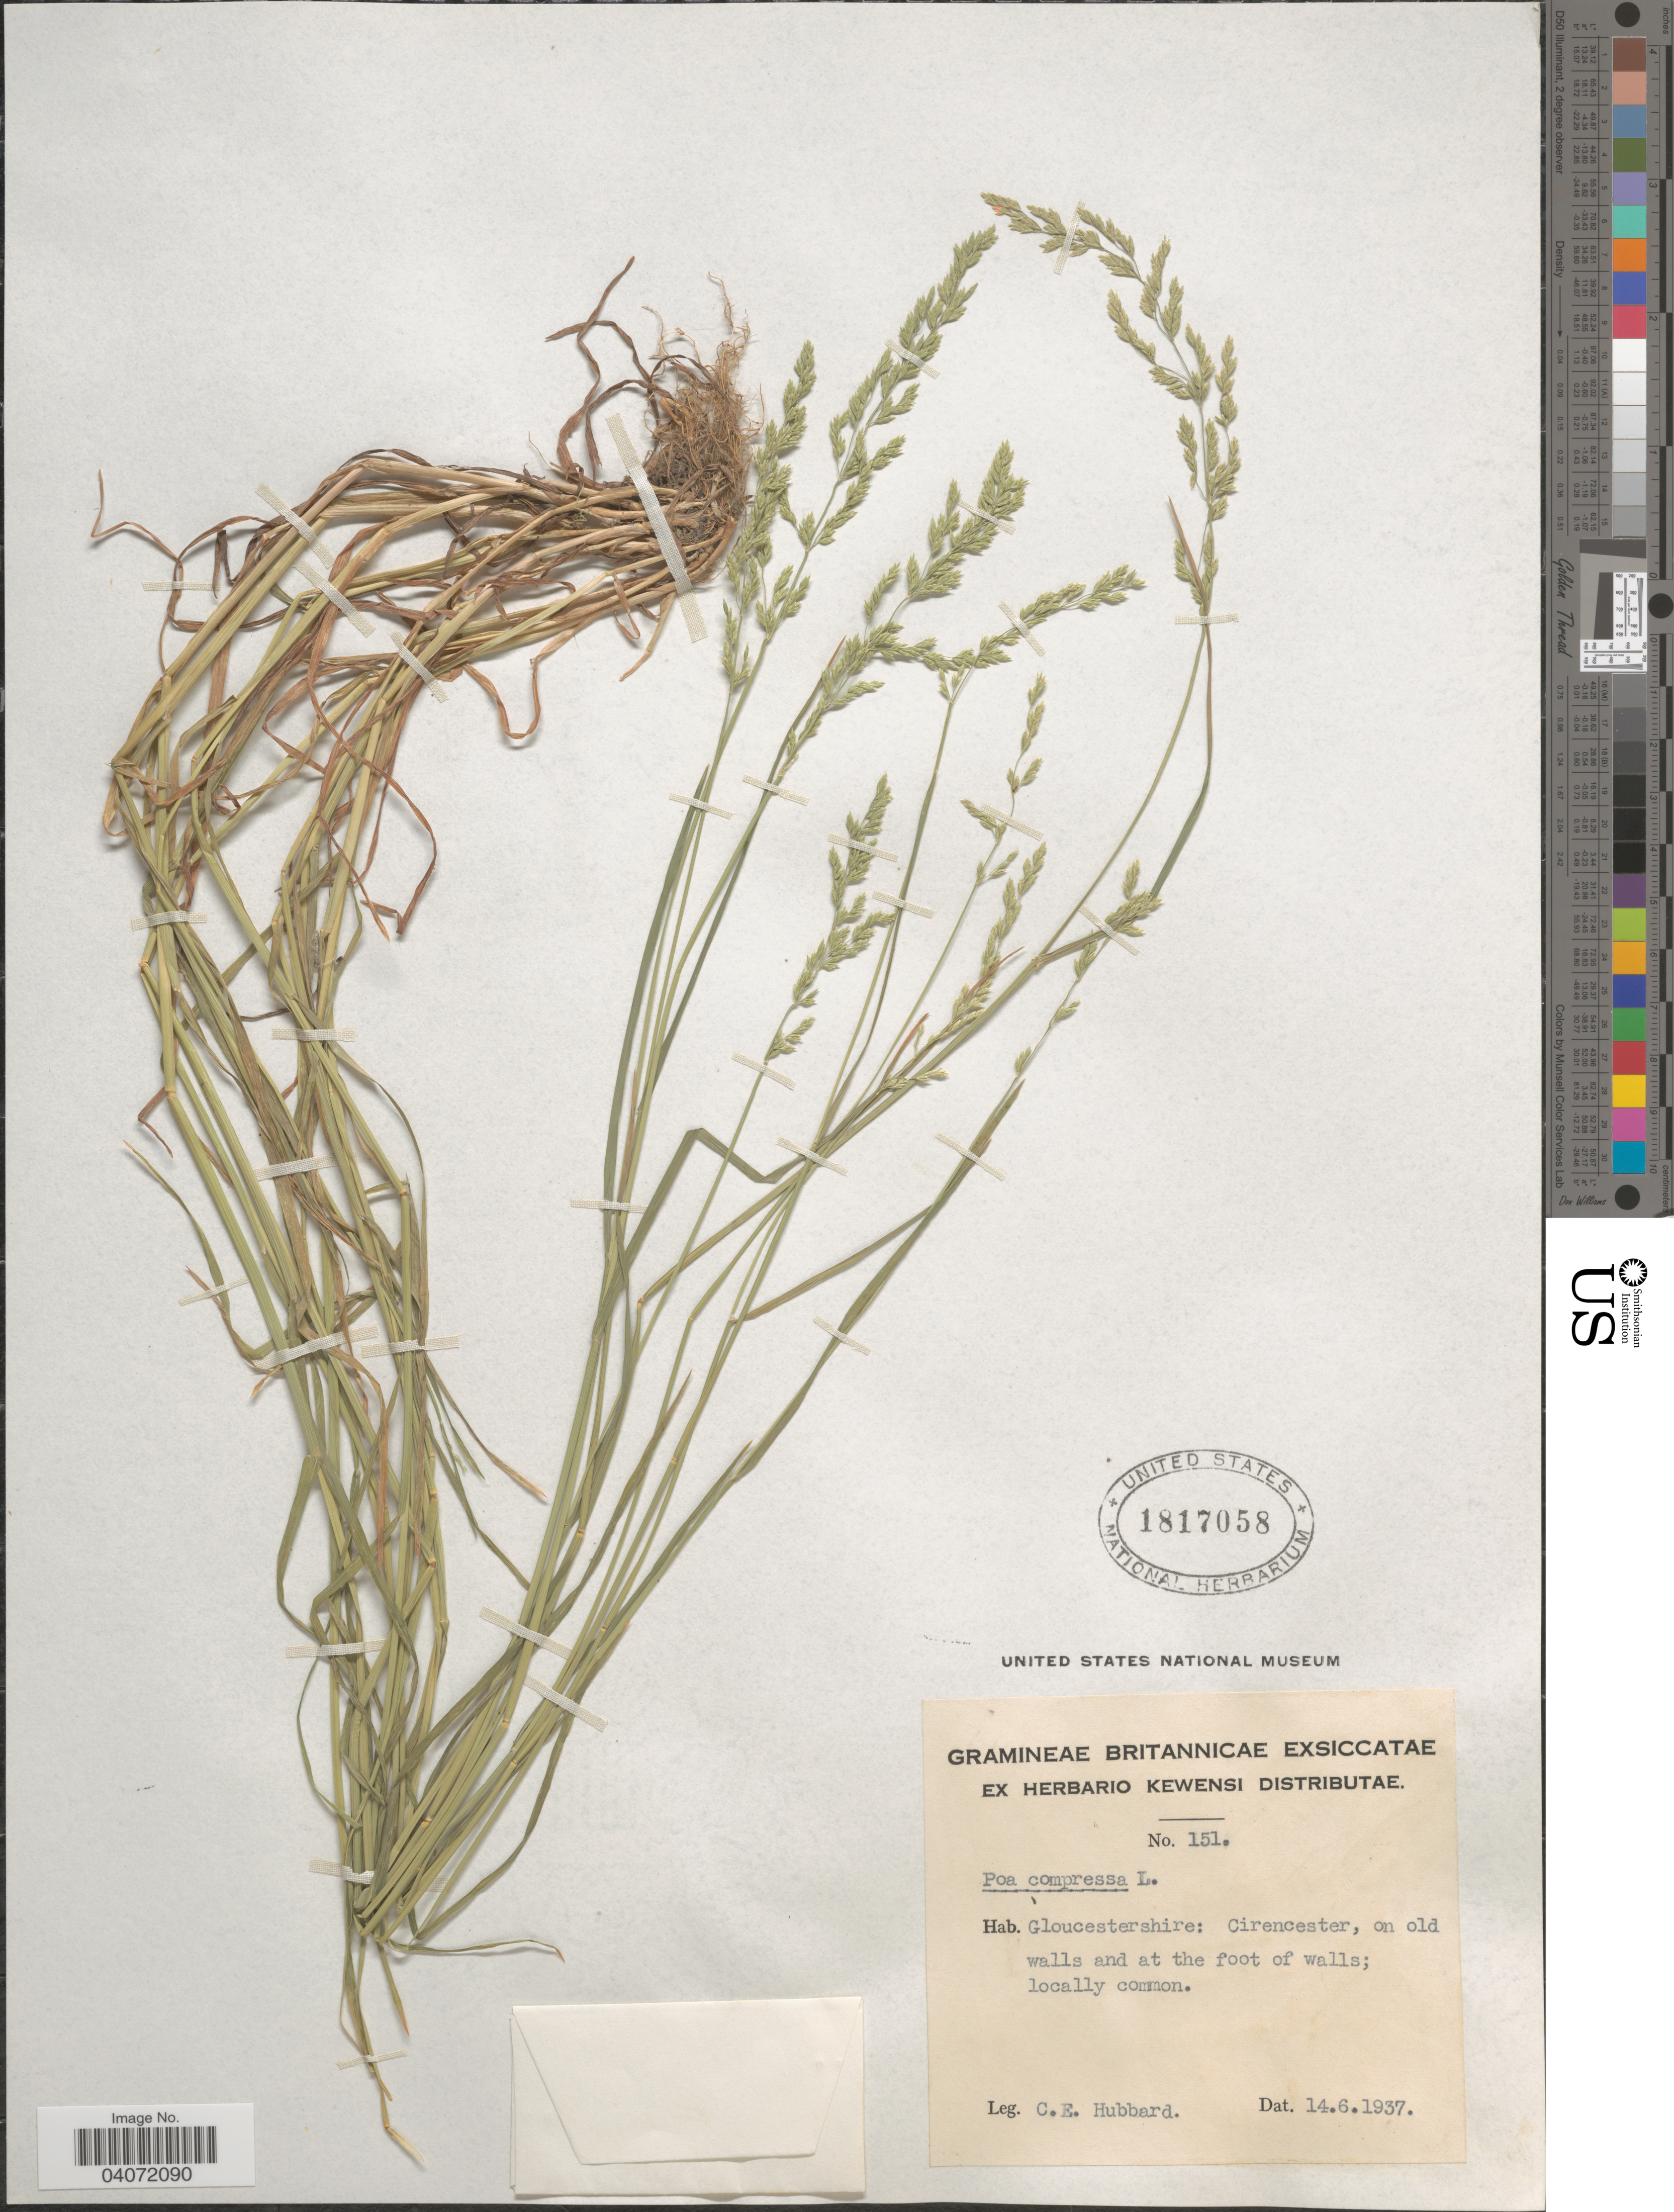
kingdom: Plantae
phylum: Tracheophyta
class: Liliopsida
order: Poales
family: Poaceae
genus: Poa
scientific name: Poa compressa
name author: L.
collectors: C. E. Hubbard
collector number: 151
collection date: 1937-06-14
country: United Kingdom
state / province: England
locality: Gloucestershire: Cirencester, on old walls and at the foot of walls.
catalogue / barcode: US 1817058